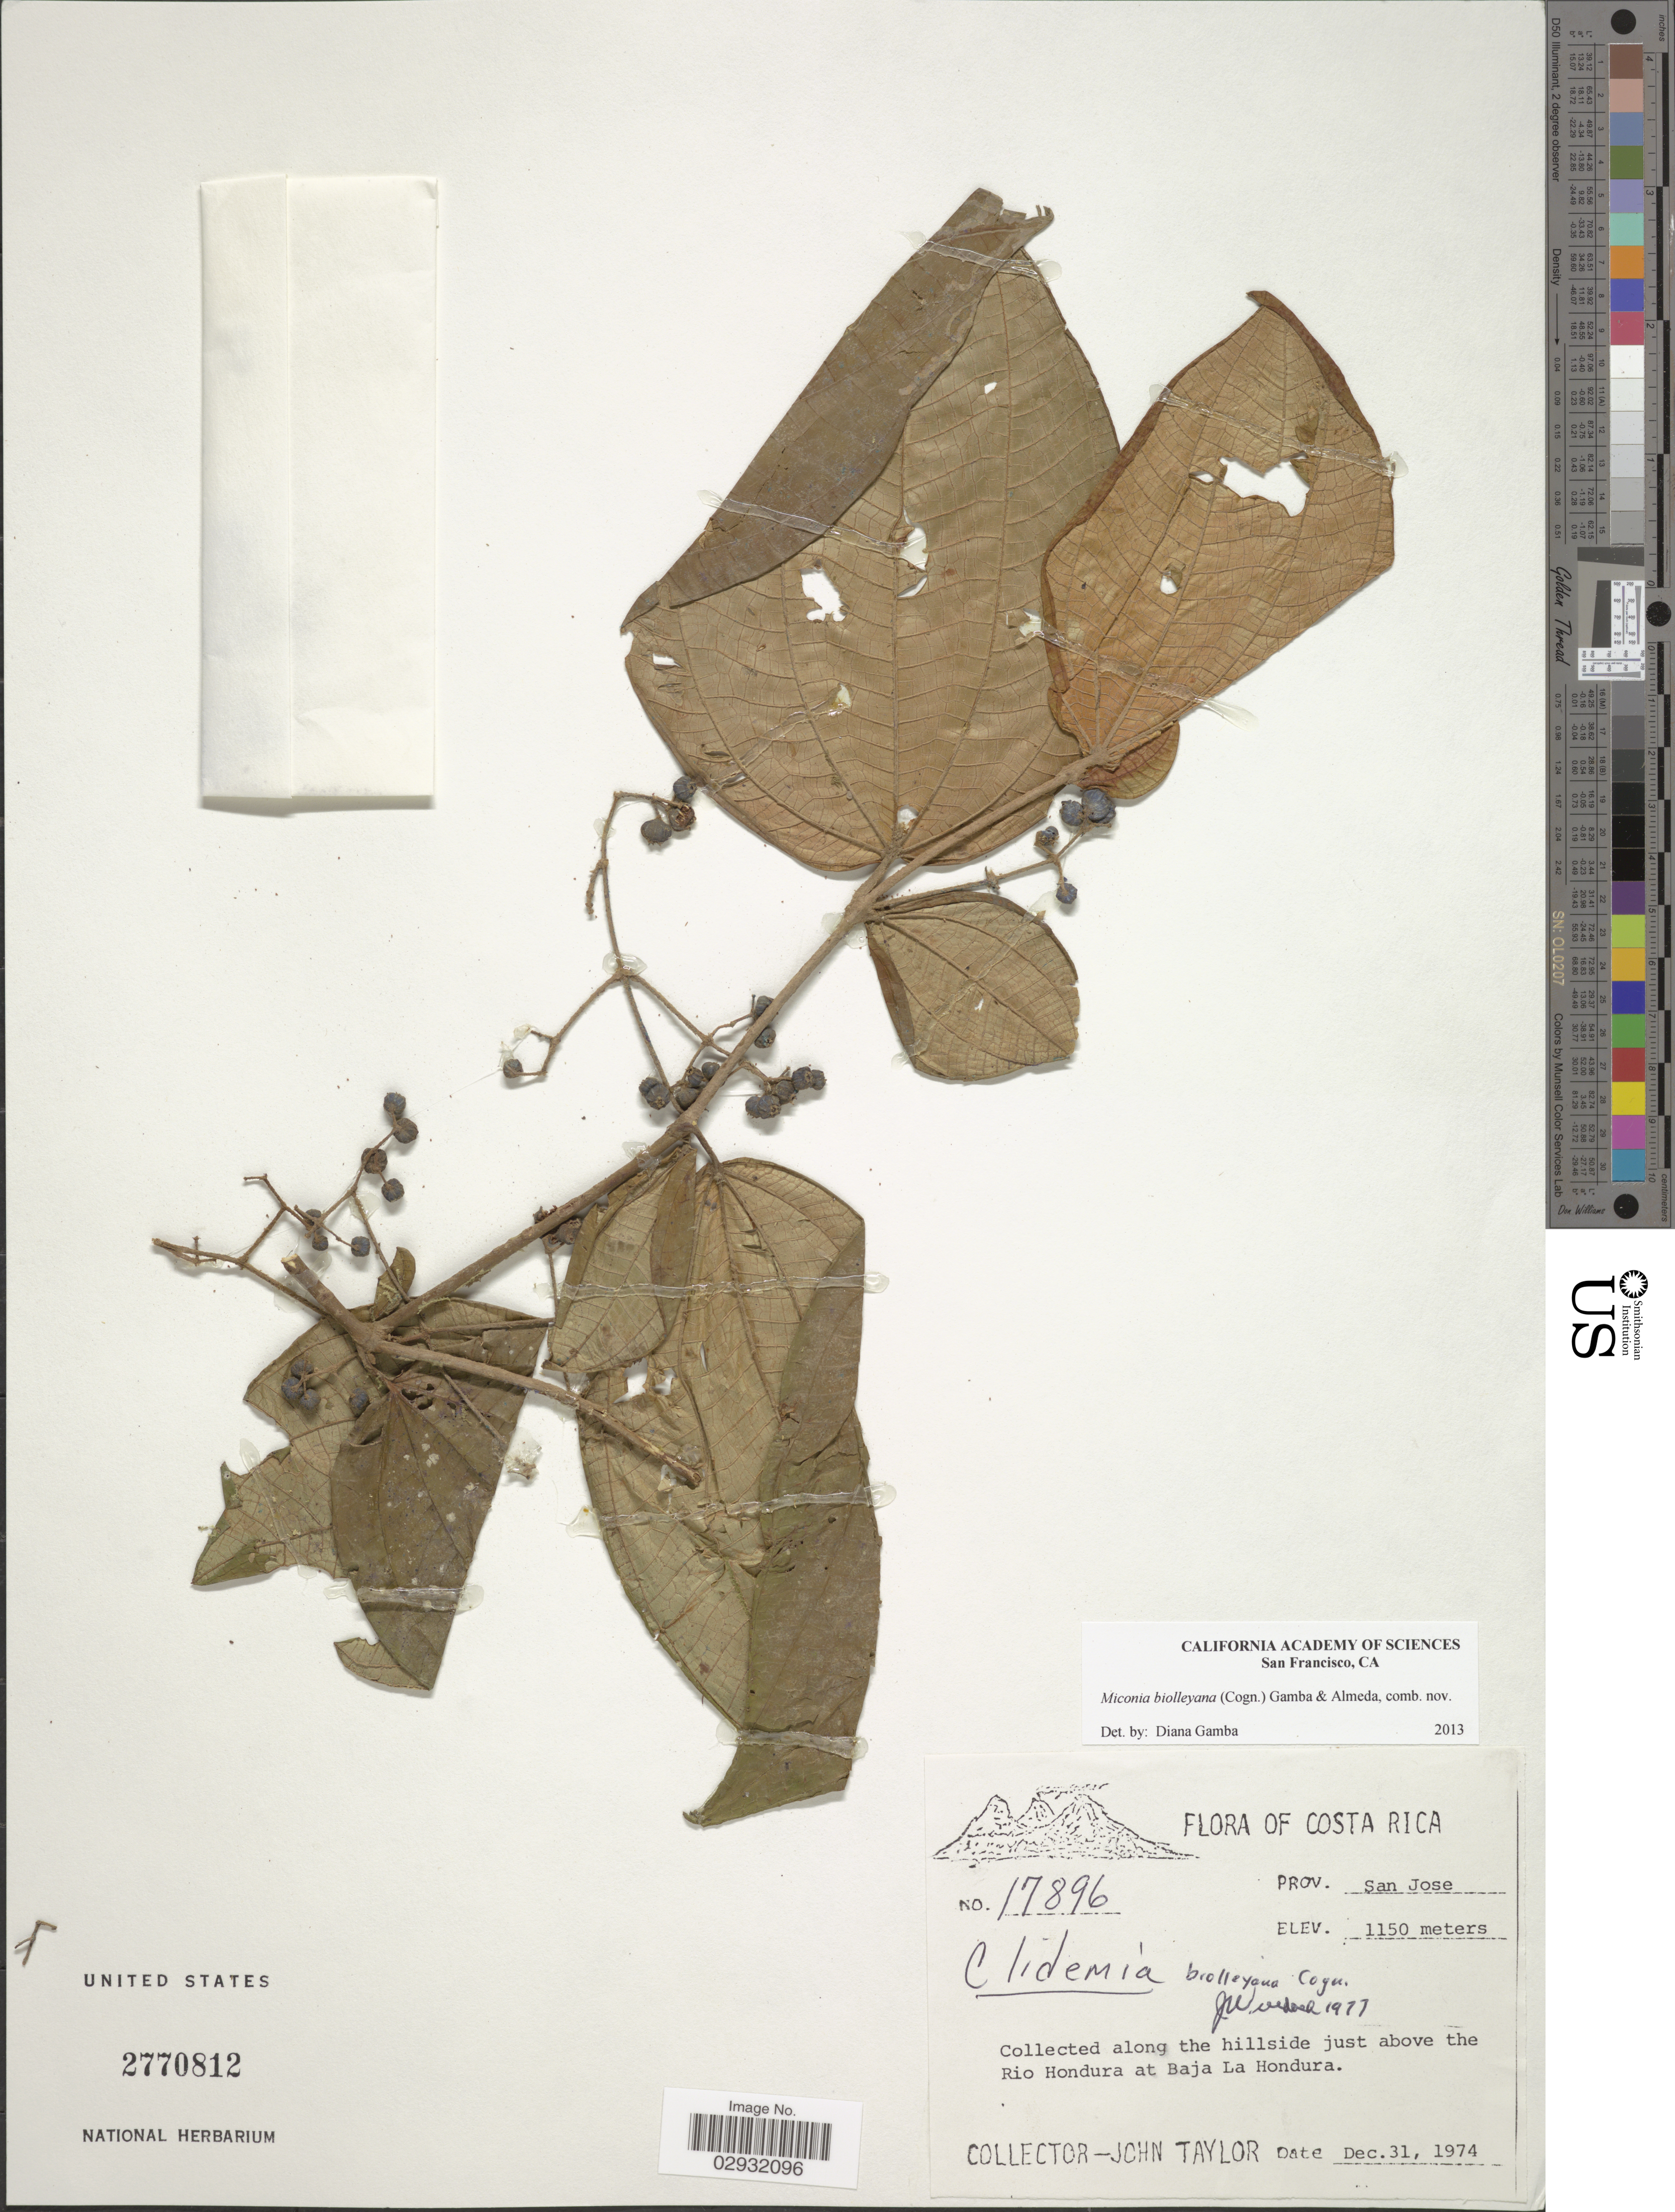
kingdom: Plantae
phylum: Tracheophyta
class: Magnoliopsida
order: Myrtales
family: Melastomataceae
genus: Miconia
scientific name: Miconia biolleyana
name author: (Cogn.) Gamba & Almeda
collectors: J. Taylor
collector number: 17896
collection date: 1974-12-31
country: Costa Rica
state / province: San José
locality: Prov. San Jose, along the hillside just above the Rio Hondura at Baja La Hondura.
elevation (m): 1150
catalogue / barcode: US 2770812